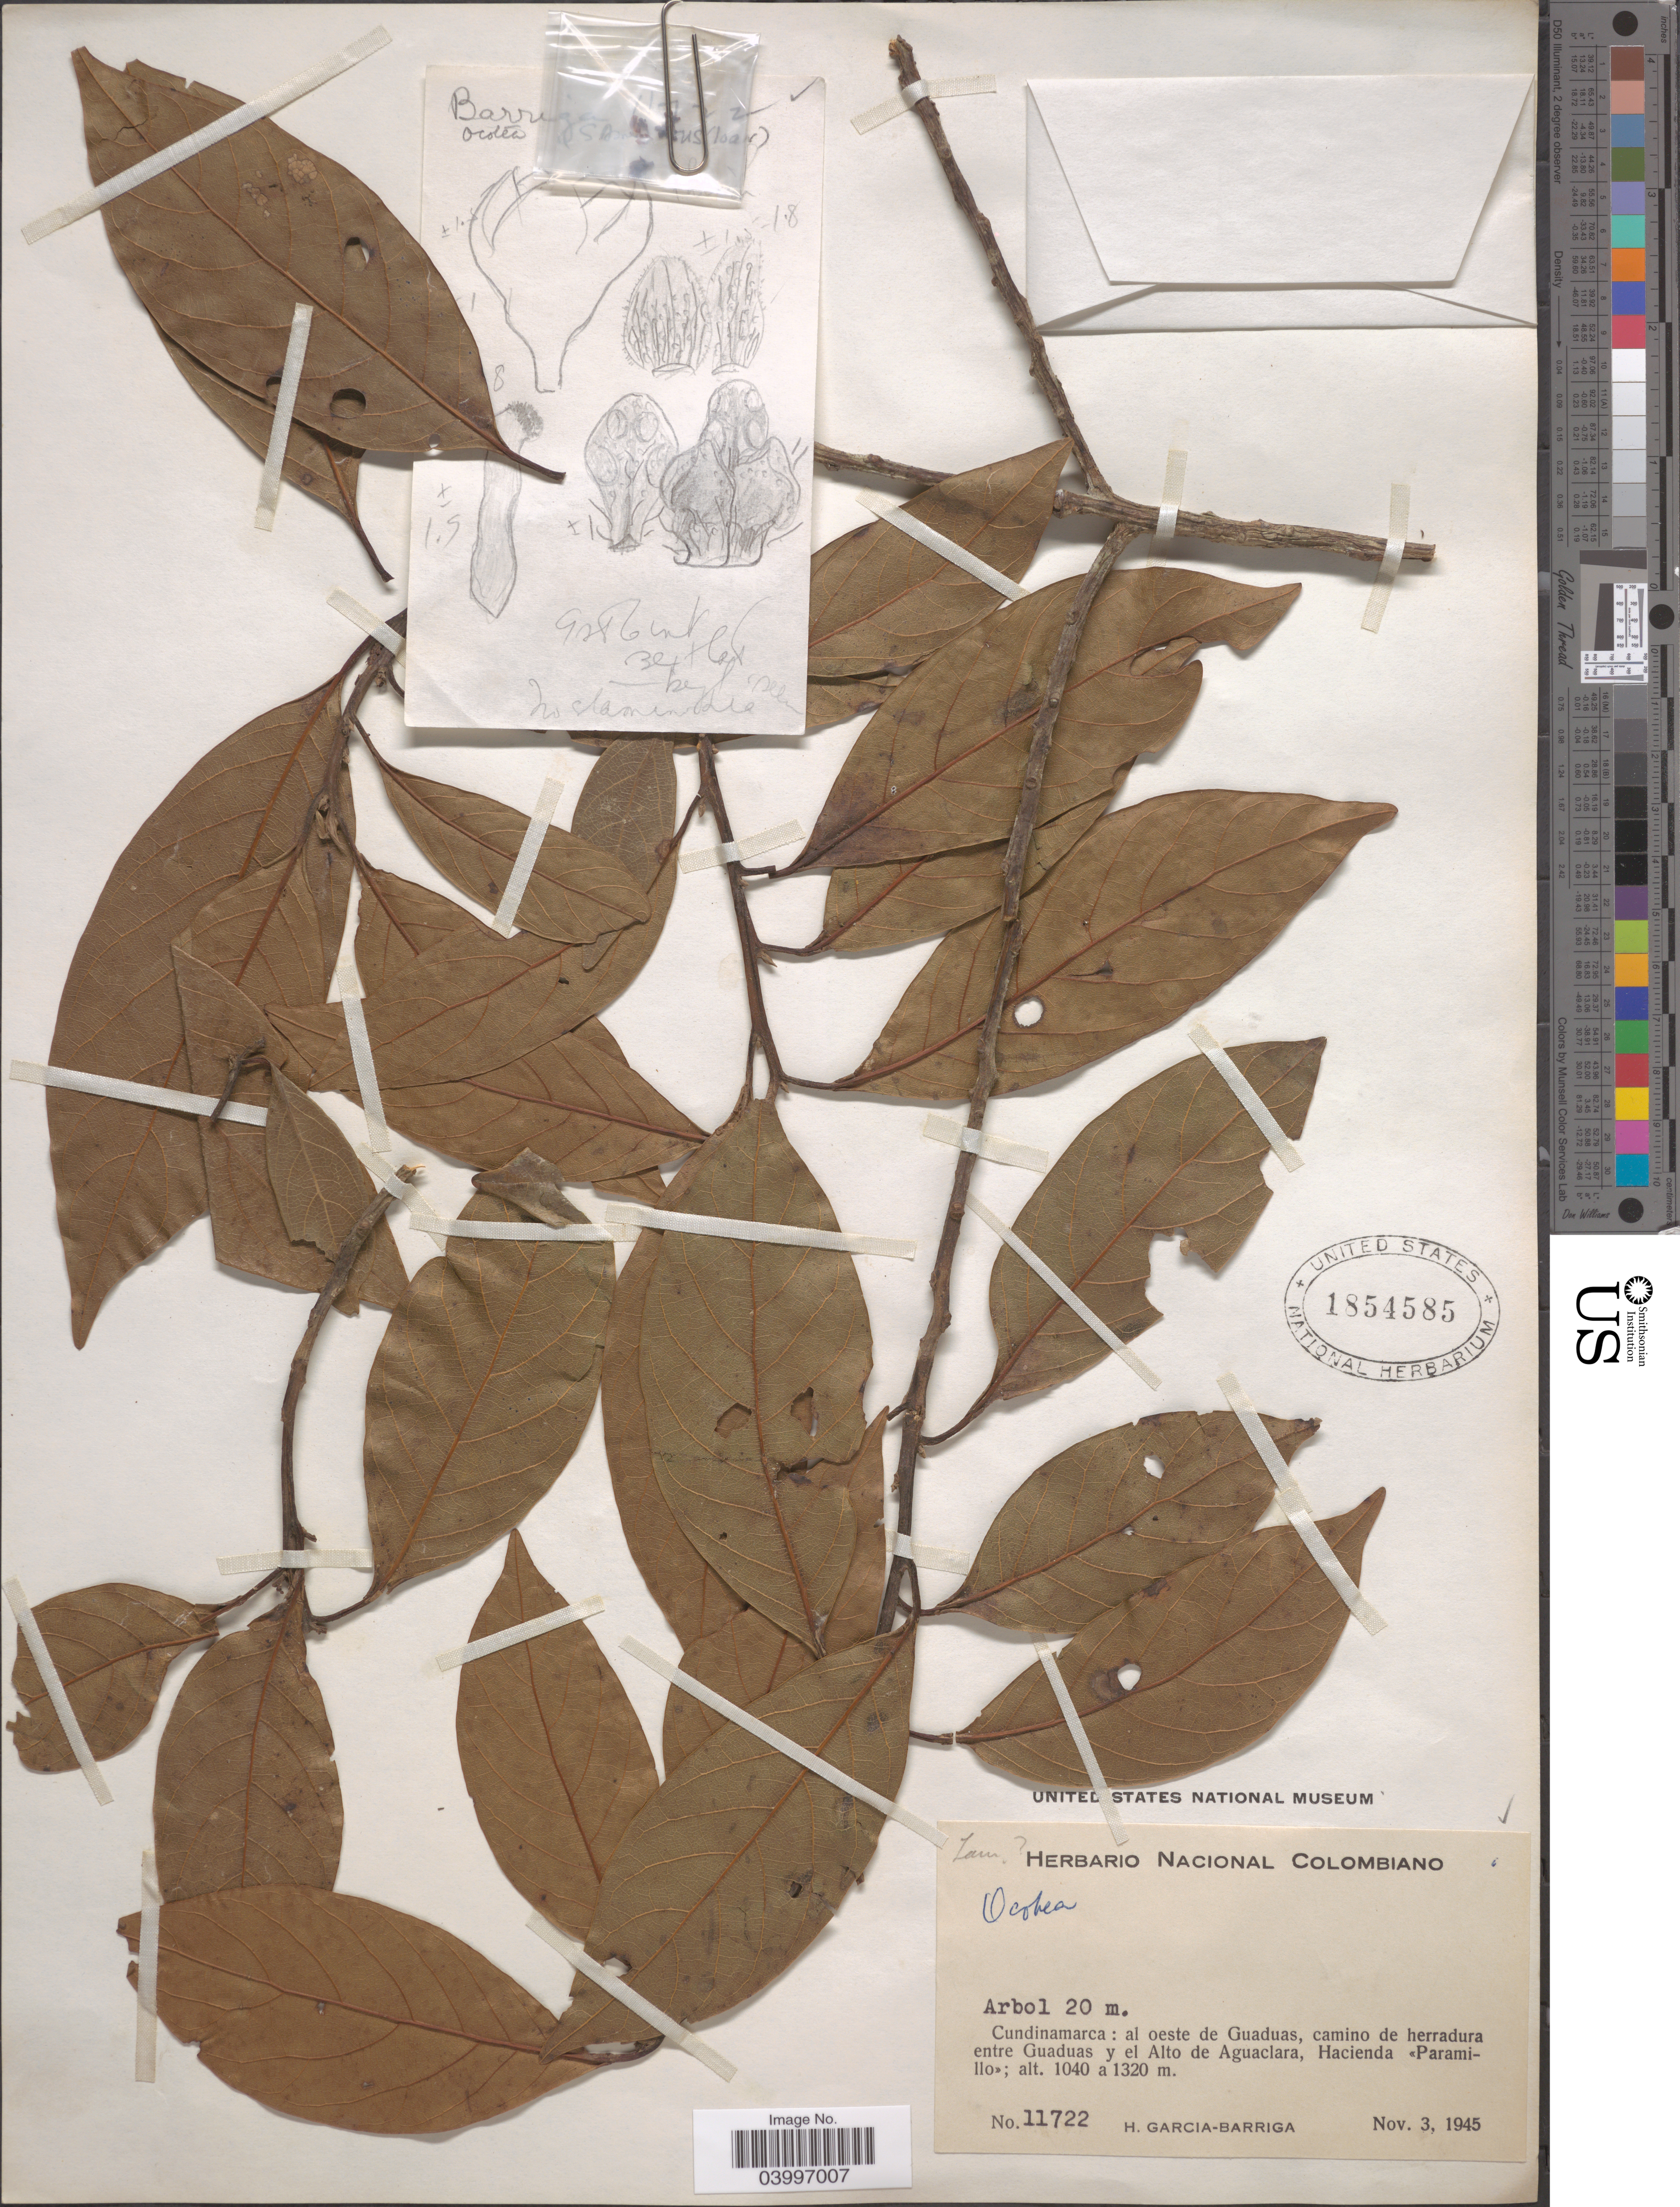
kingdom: Plantae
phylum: Tracheophyta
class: Magnoliopsida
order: Laurales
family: Lauraceae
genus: Ocotea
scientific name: Ocotea sp.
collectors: H. García Barriga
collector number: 11722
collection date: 1945-11-03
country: Colombia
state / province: Cundinamarca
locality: Al oeste de Guaduas, camino de herradura entre Guaduas y el Alto de Aguaclara, Hacienda <<Paramillo>>.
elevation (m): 1040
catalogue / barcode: US 1854585